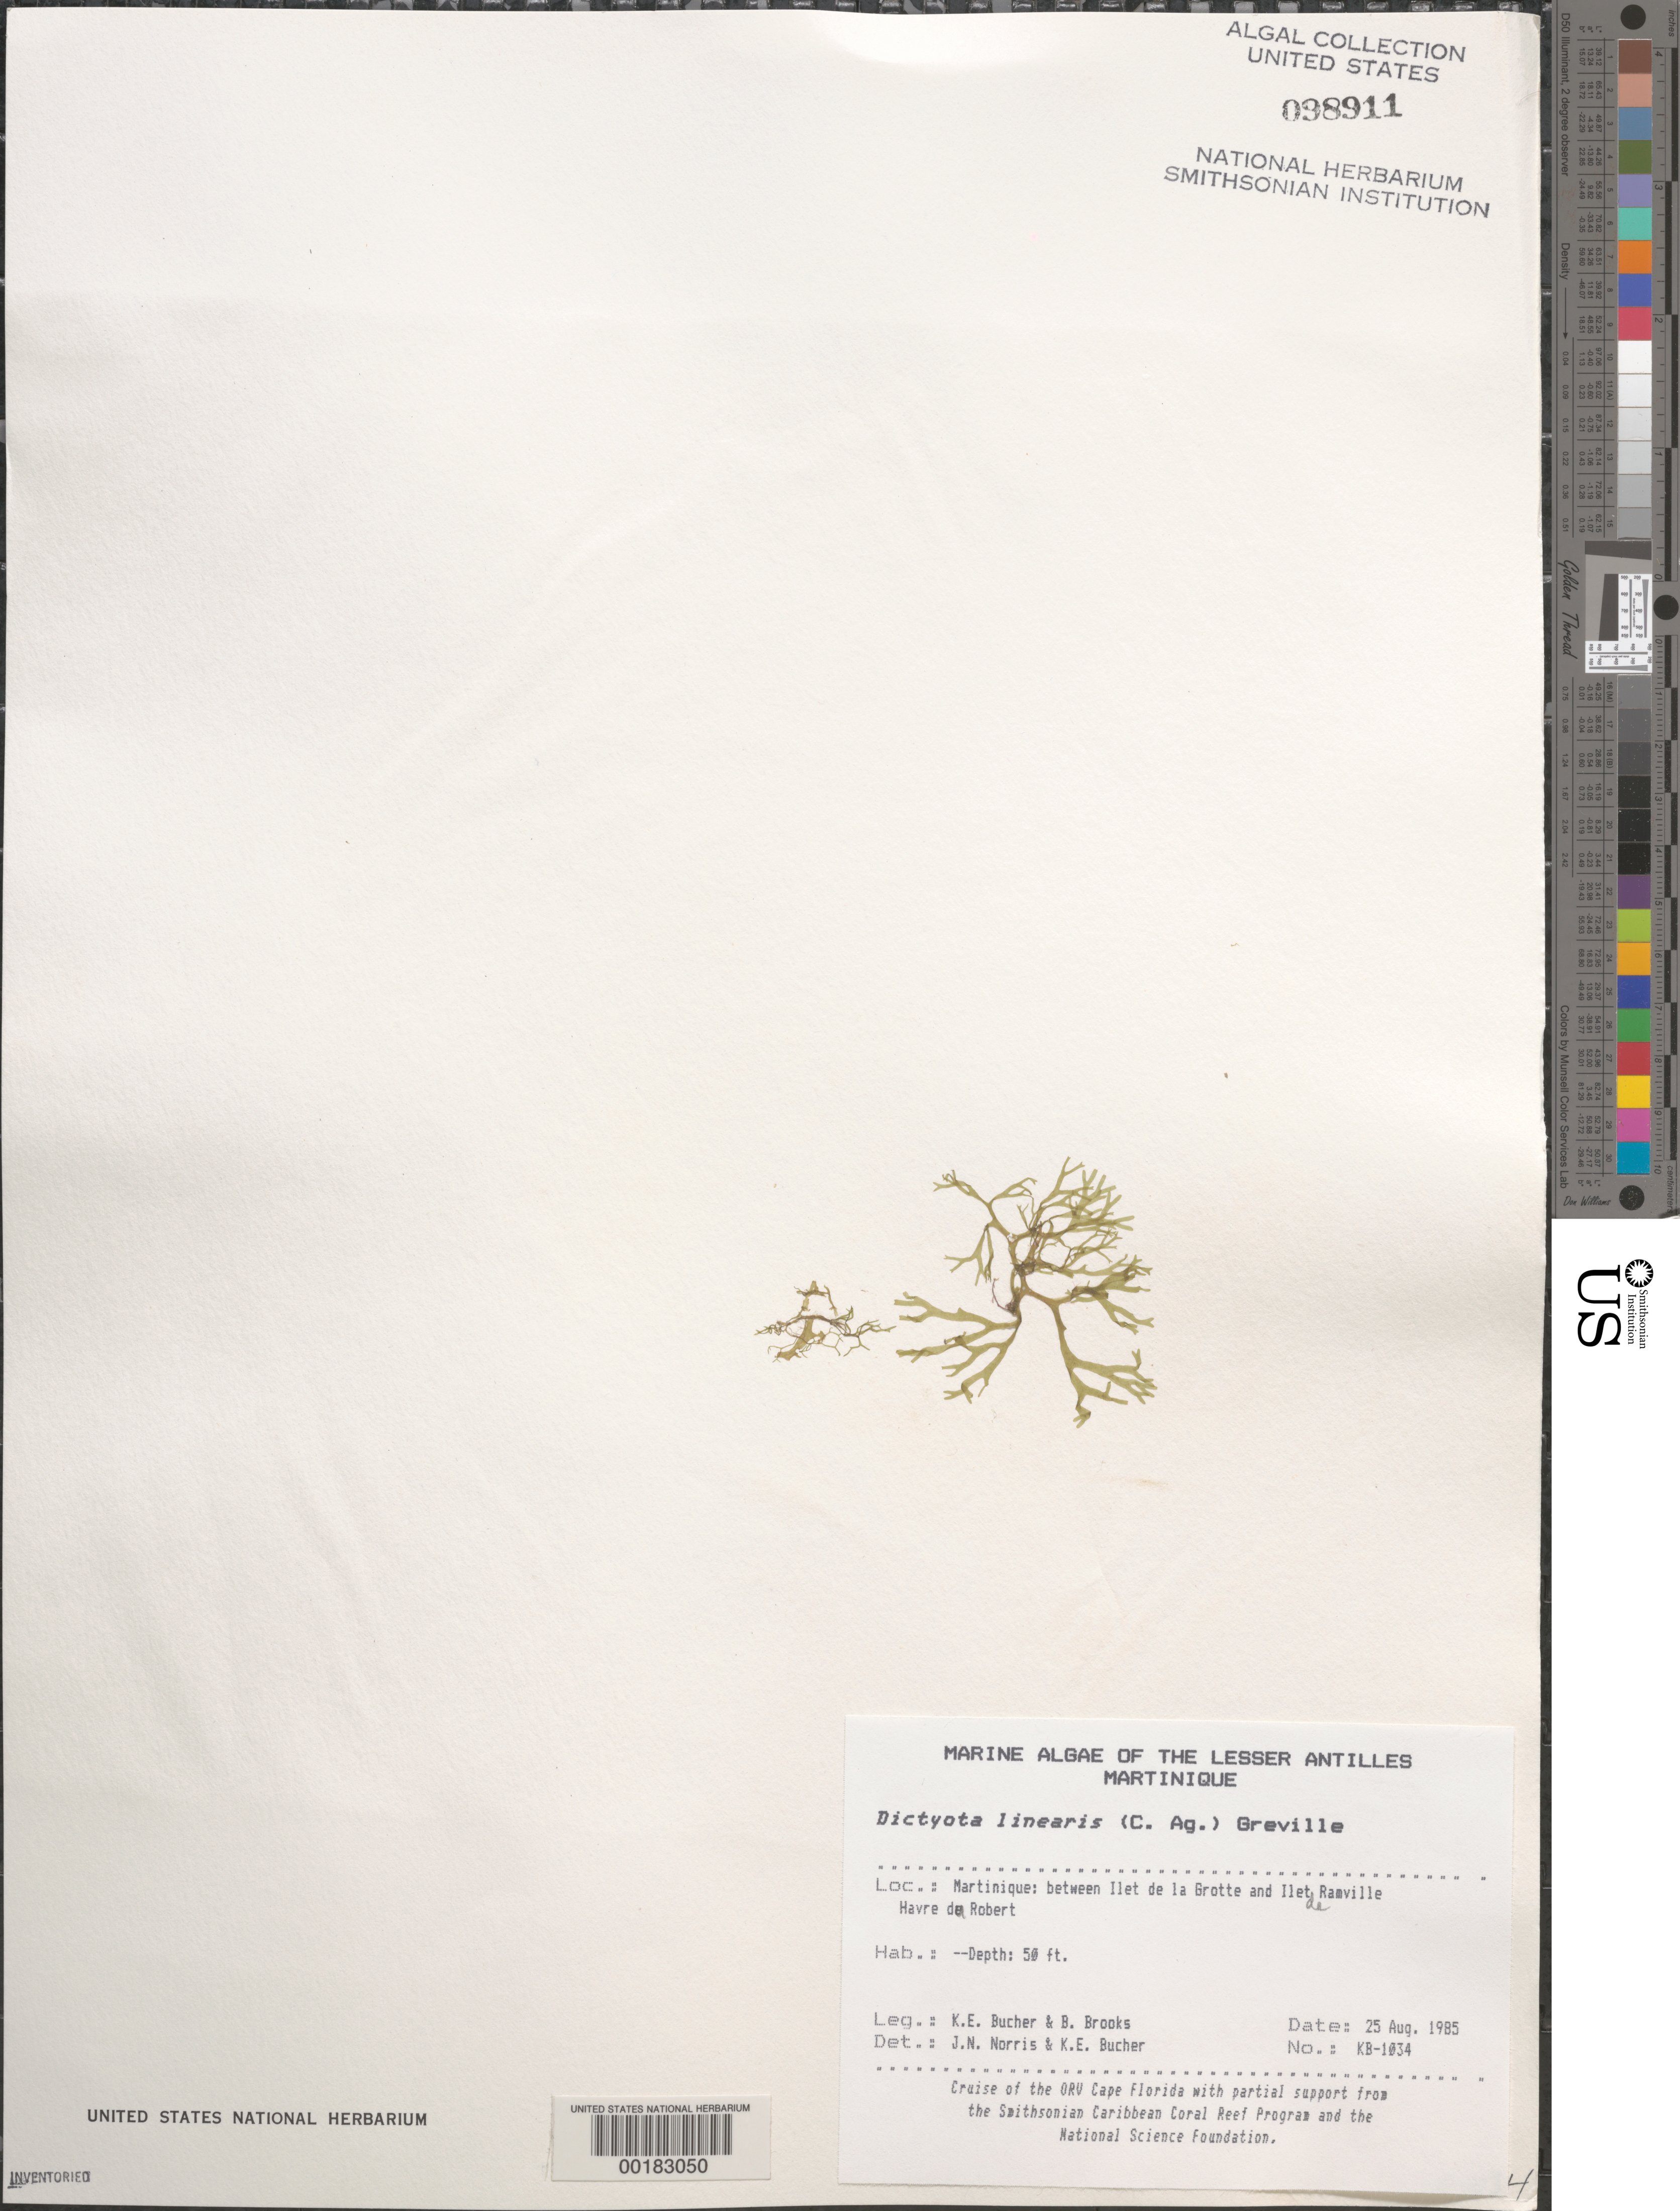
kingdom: Chromista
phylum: Ochrophyta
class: Phaeophyceae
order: Dictyotales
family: Dictyotaceae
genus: Dictyota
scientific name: Dictyota linearis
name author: (C. Agardh) Grev.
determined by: Norris, J. N.; Bucher, K. E.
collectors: K. E. Bucher & B. Brooks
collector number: Kb-1034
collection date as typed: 25 Aug 1985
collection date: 1985-08-25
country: Martinique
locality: Between Ilet de la Grotte and Ilet de Ramville, Havre du Robert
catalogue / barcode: US 98911